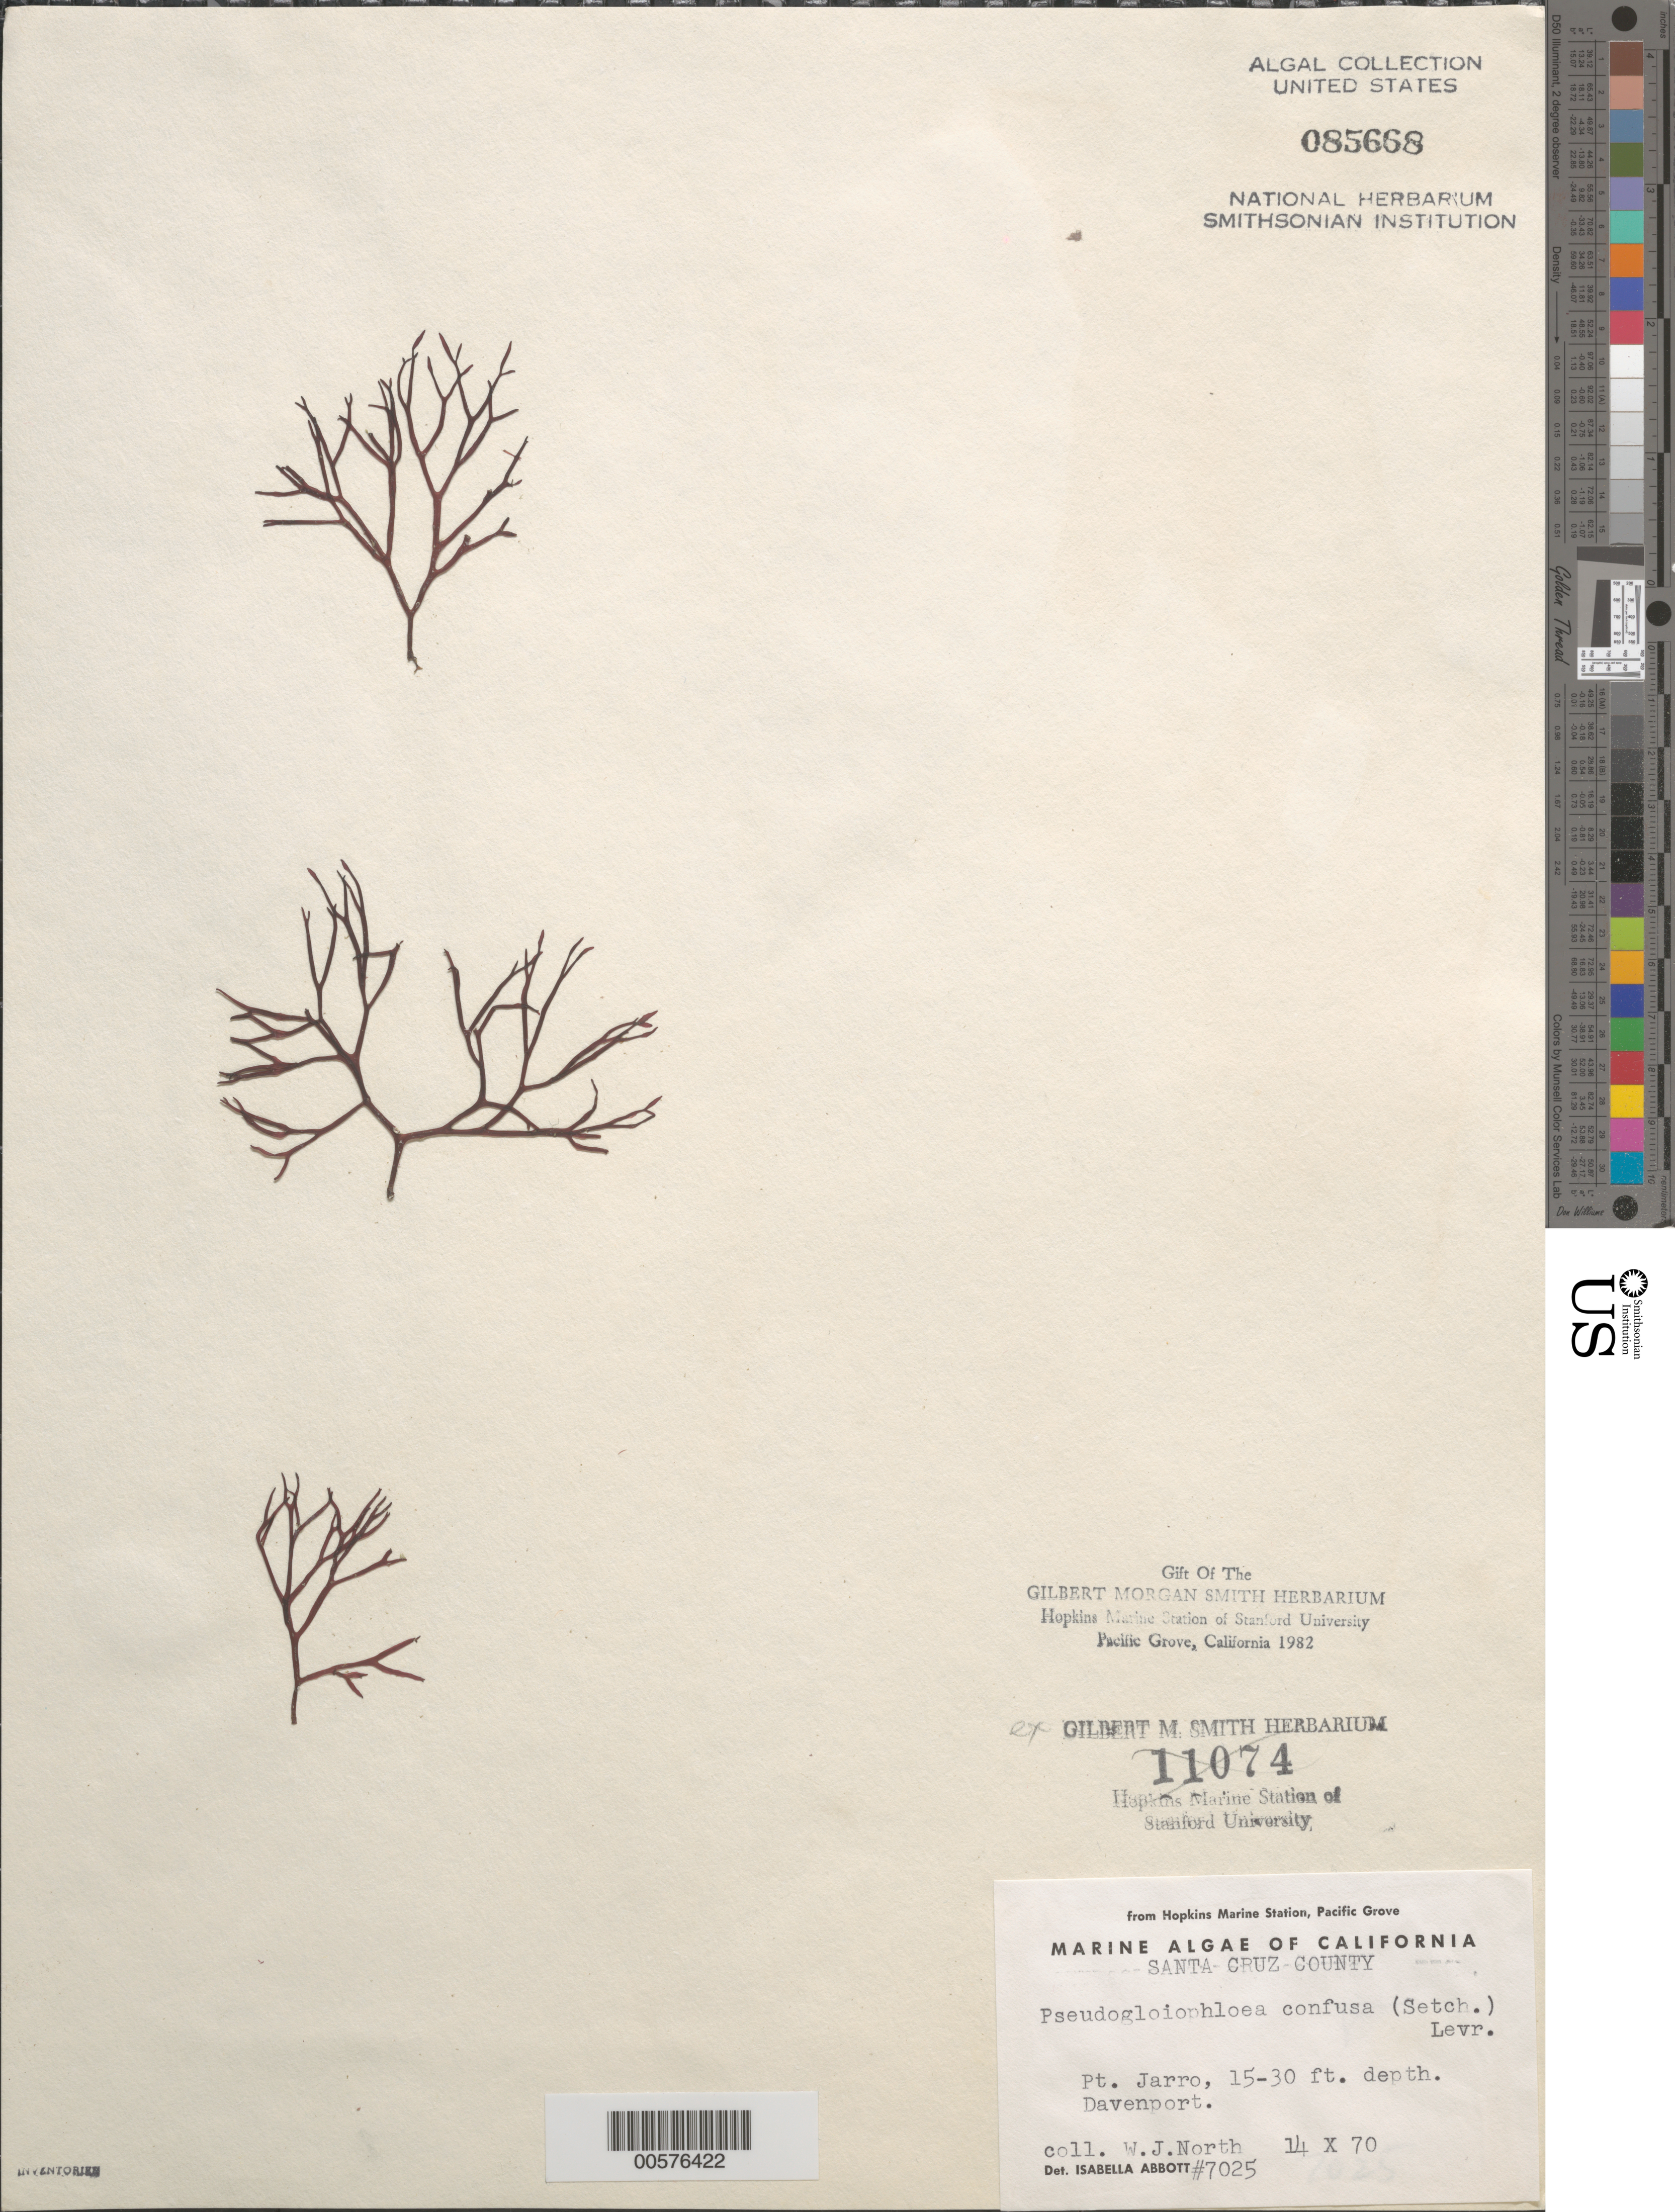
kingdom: Plantae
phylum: Rhodophyta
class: Florideophyceae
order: Nemaliales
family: Scinaiaceae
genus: Scinaia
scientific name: Scinaia confusa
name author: (Setch.) Huisman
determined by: Algae name updating Project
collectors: W. North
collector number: IAA 7025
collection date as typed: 14 Oct 1970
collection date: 1970-10-14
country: United States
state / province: California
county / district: Santa Cruz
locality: El Jarro Point (Pt. Jarro), Davenport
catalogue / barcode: US 85668